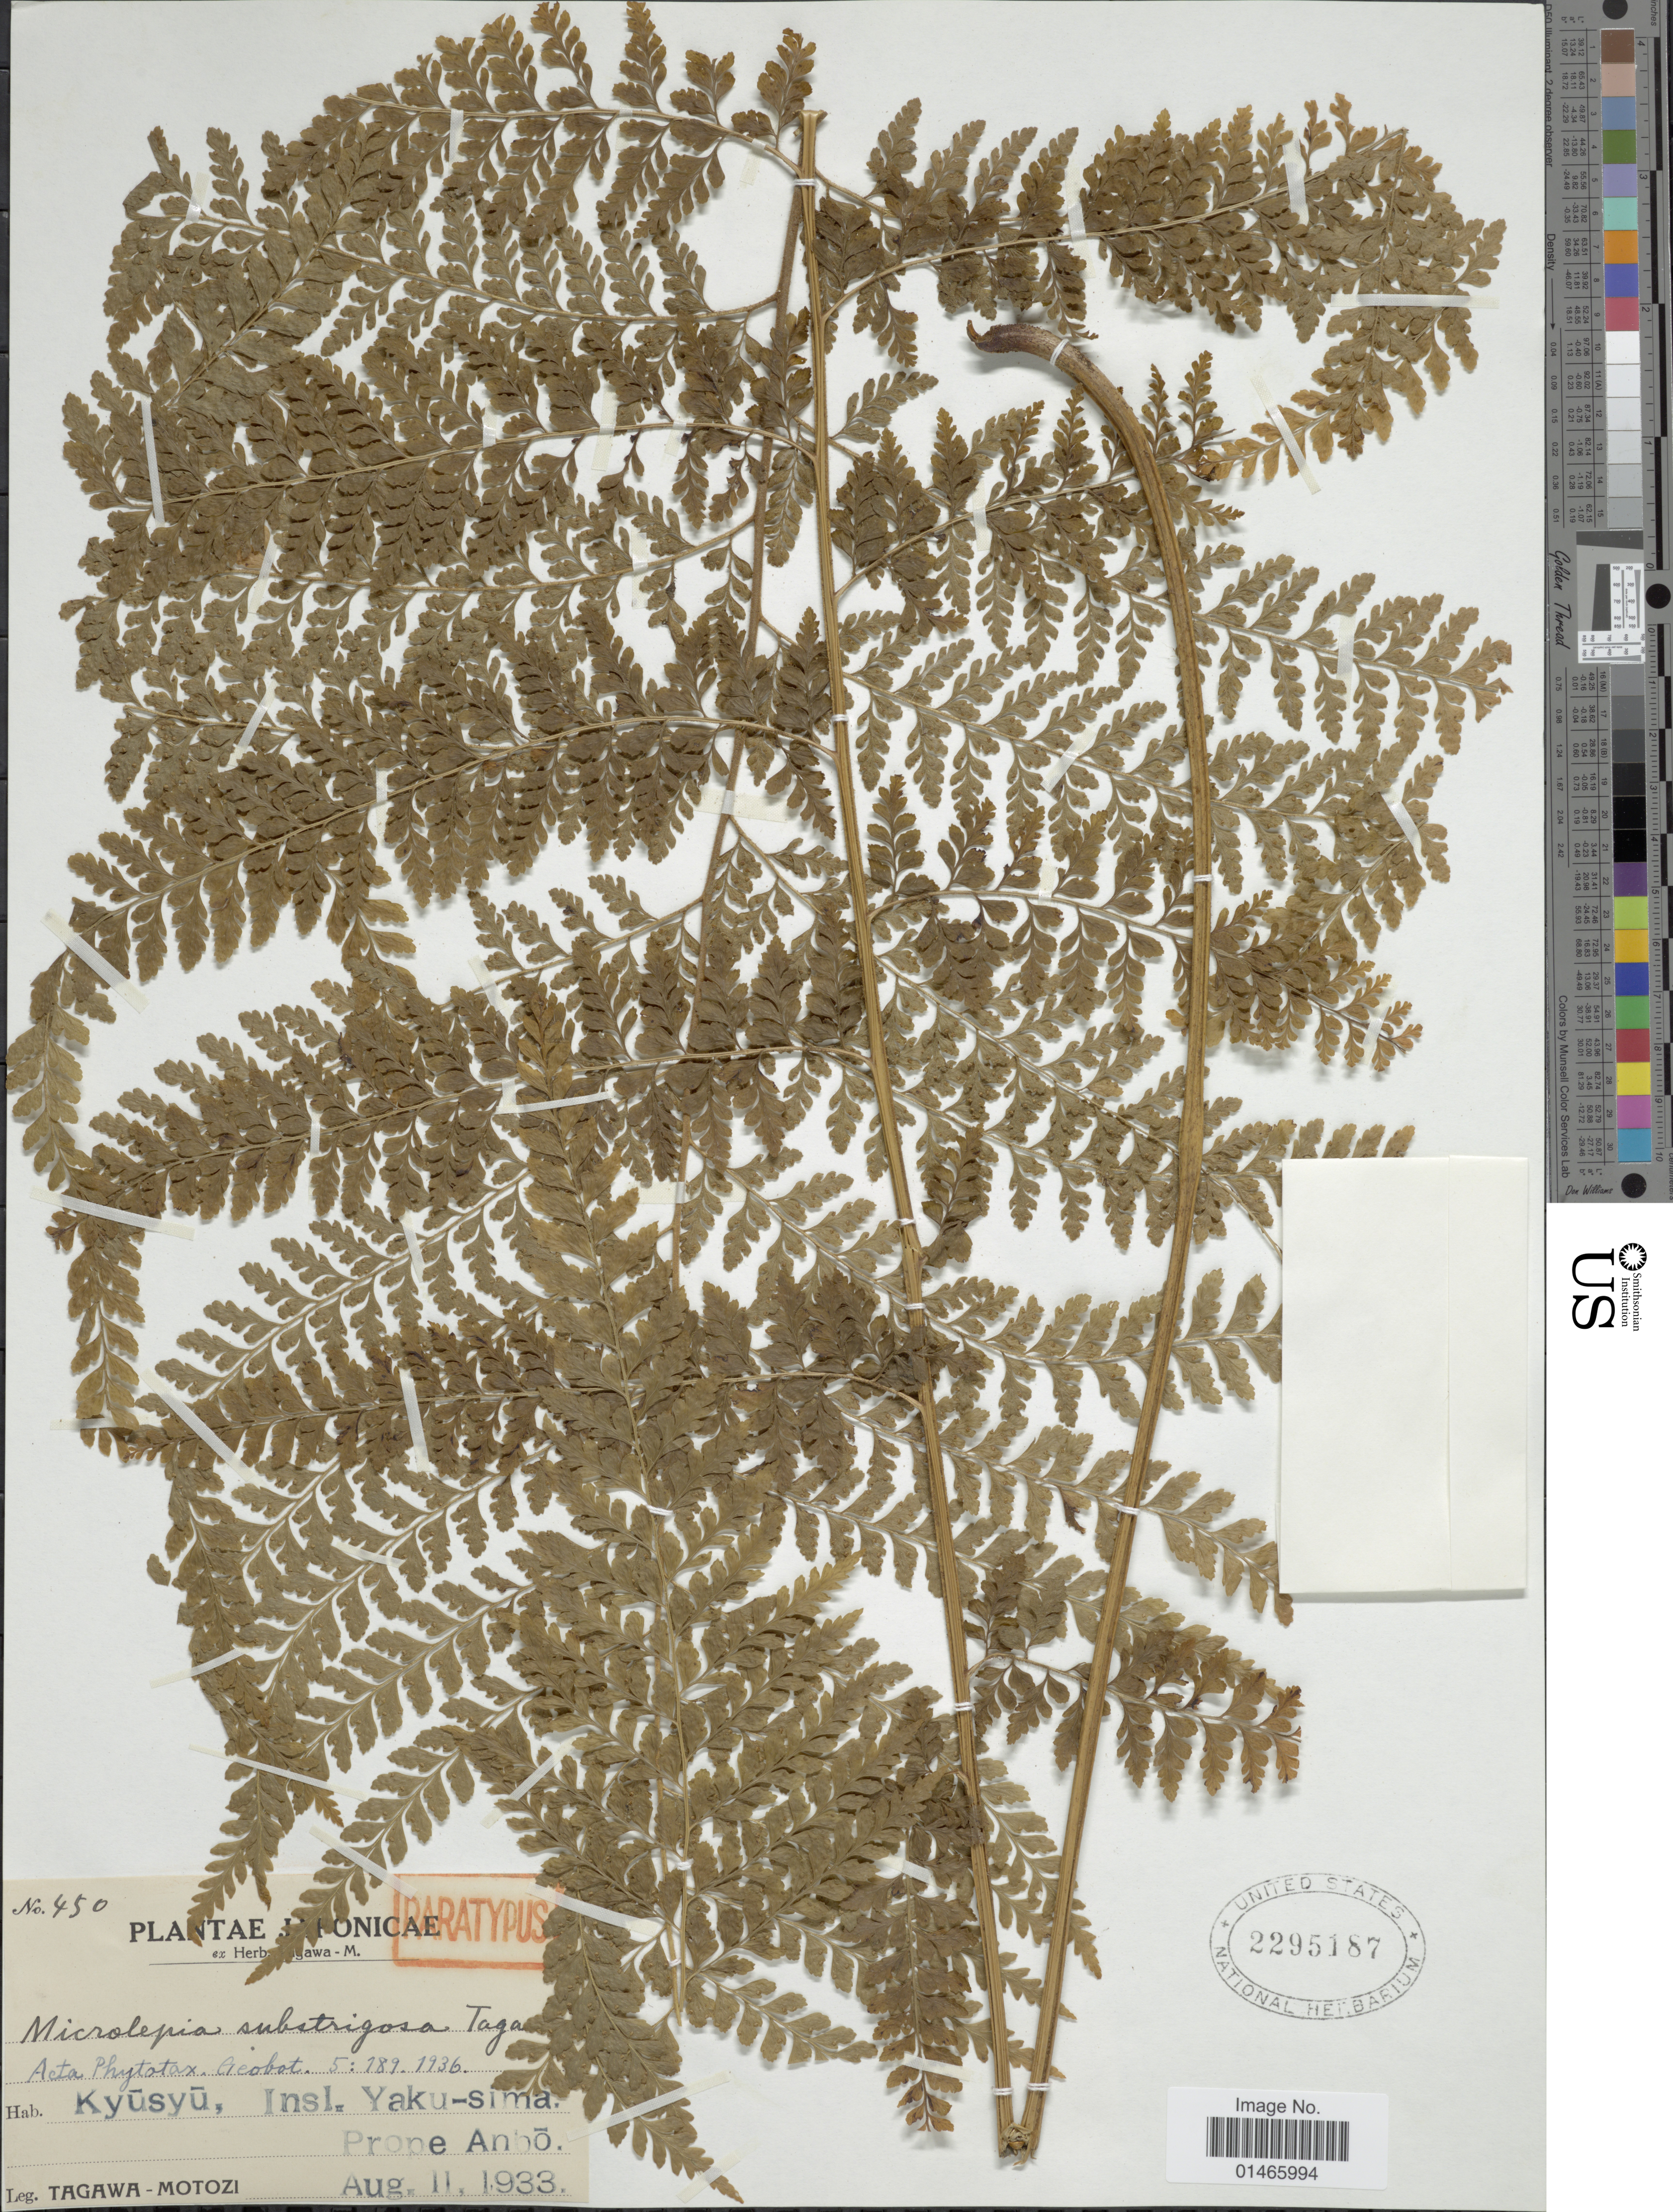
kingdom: Plantae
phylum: Tracheophyta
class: Polypodiopsida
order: Polypodiales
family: Dennstaedtiaceae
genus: Microlepia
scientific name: Microlepia substrigosa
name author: Tagawa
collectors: M. Tagawa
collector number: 450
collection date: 1933-08-11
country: Japan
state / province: Kagosima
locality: Kyushu, Insl. Yaku-sima, Prope Anbo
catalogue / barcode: US 2295187